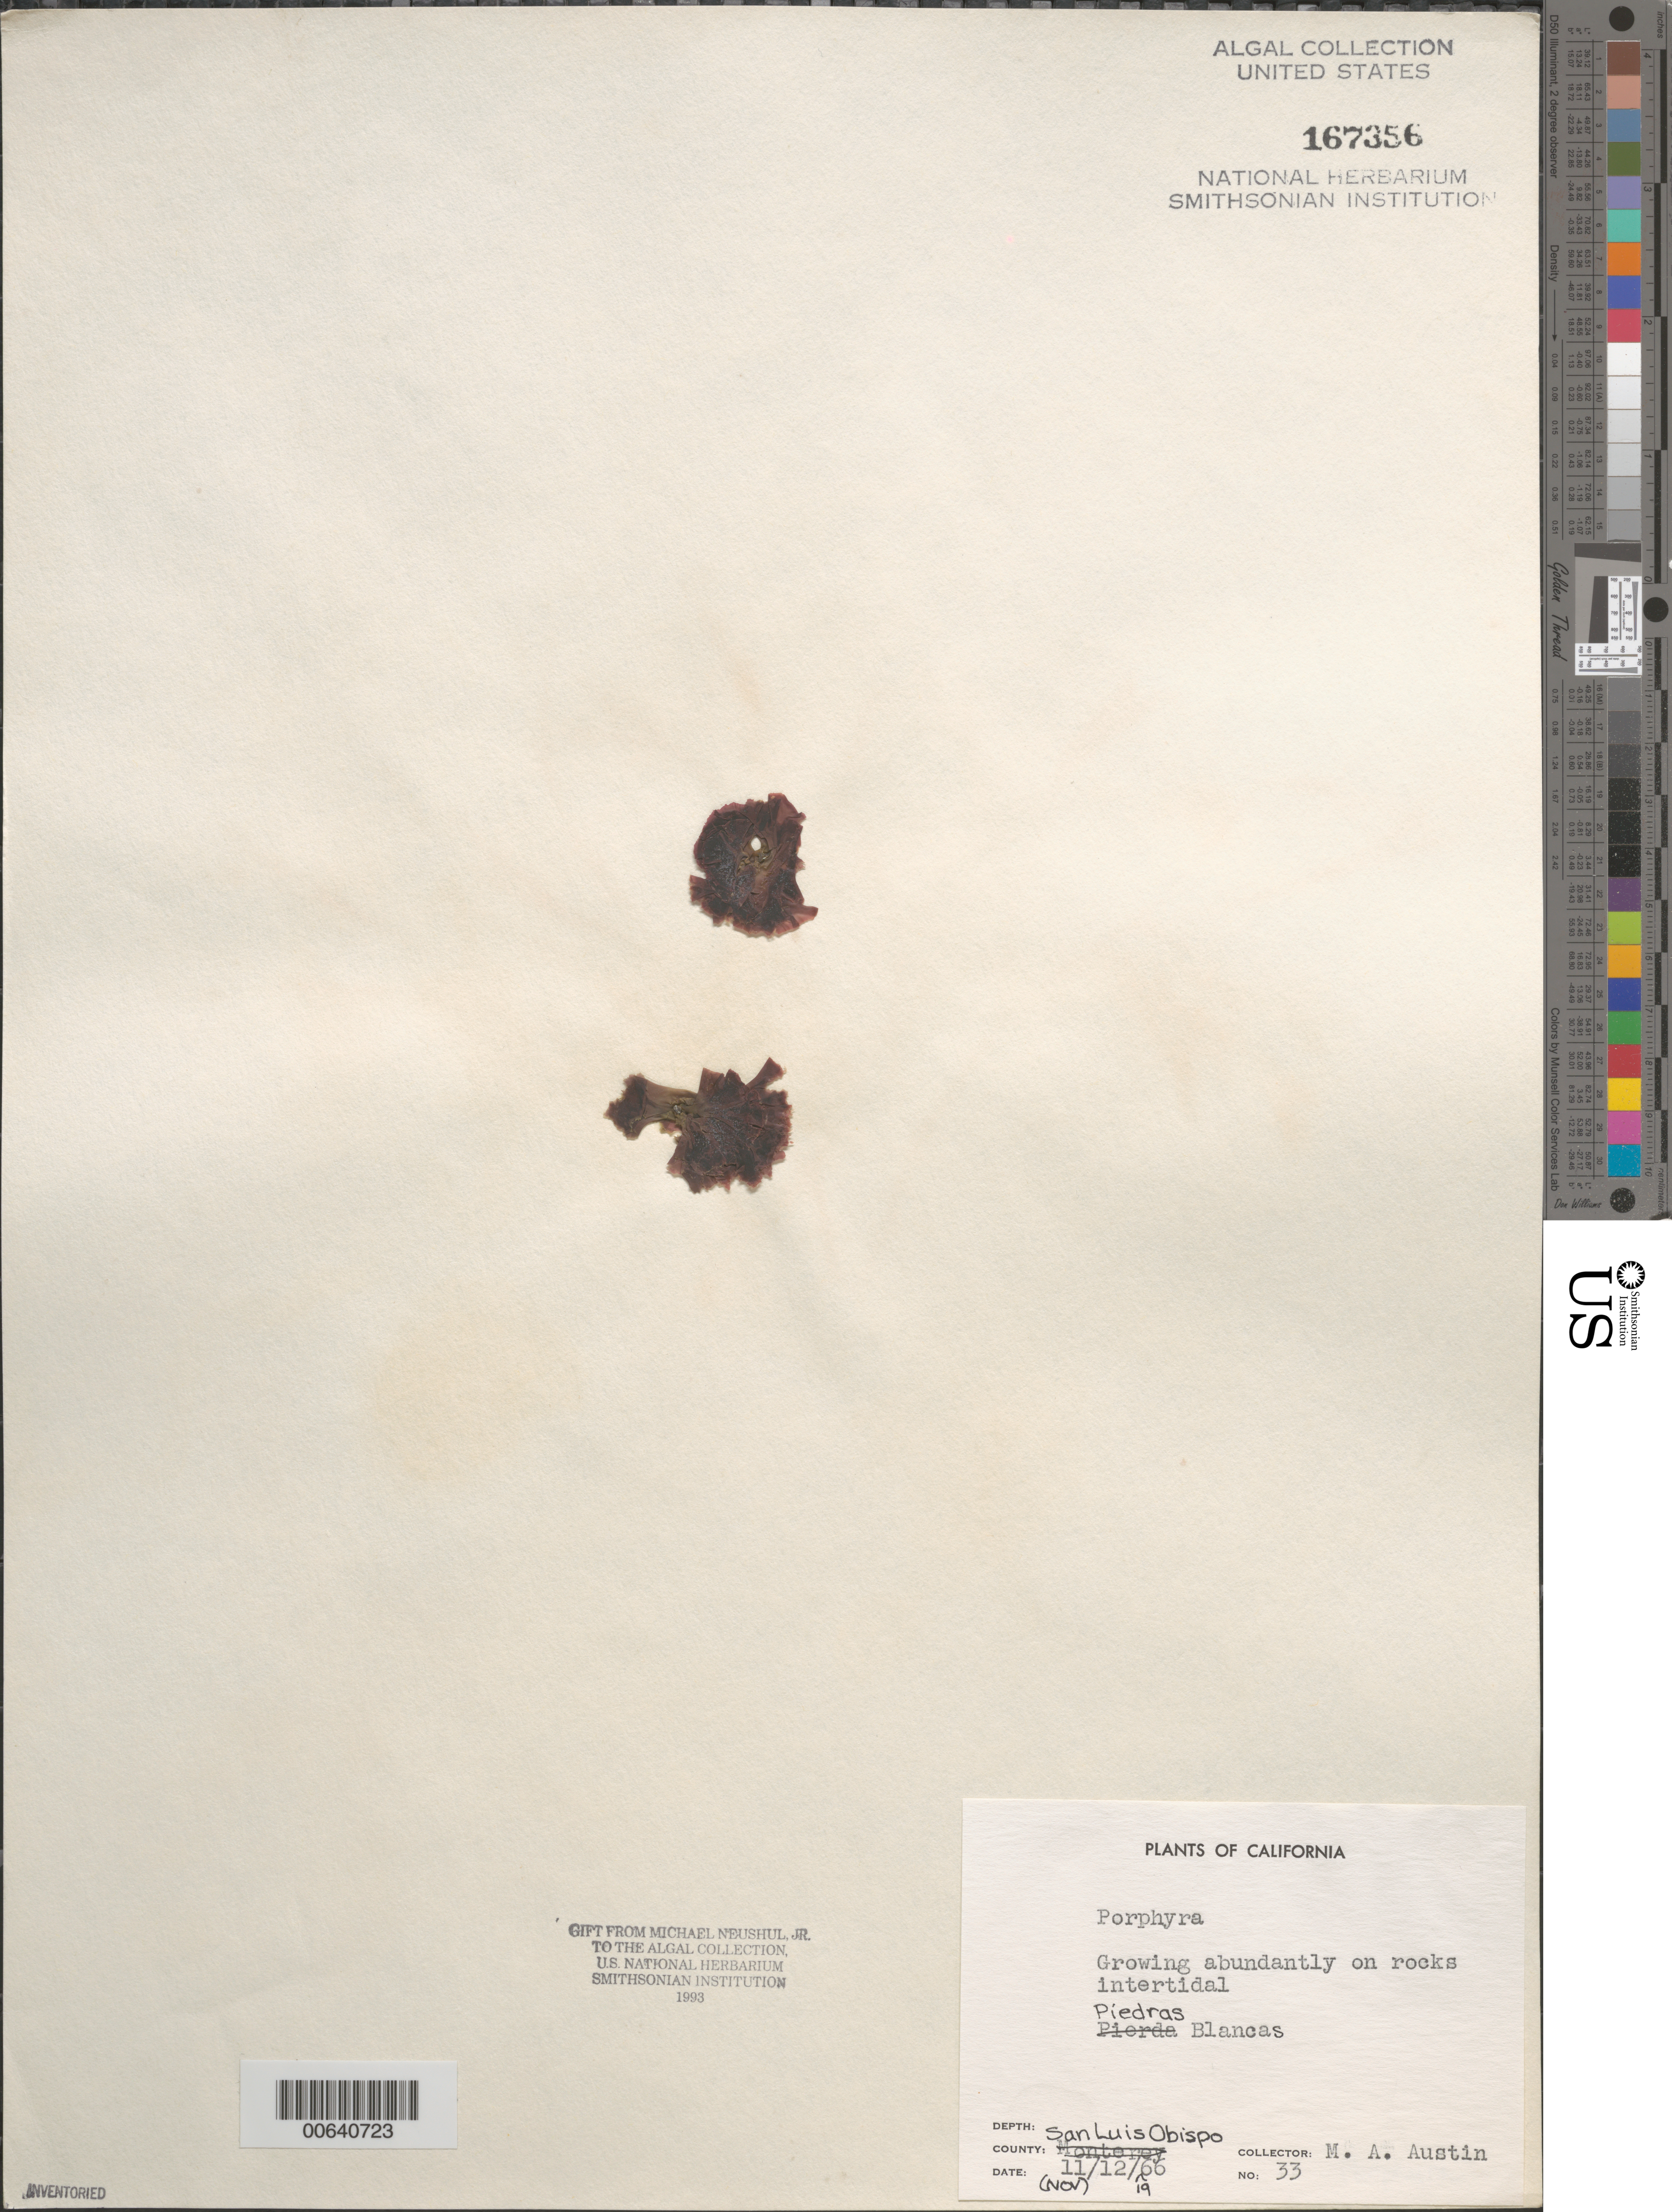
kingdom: Plantae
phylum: Rhodophyta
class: Bangiophyceae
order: Bangiales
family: Bangiaceae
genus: Porphyra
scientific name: Porphyra sp.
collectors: M. Austin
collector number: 33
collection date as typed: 12 Nov 1966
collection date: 1966-11-12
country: United States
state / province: California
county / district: San Luis Obispo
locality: Piedras Blancas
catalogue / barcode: US 167356